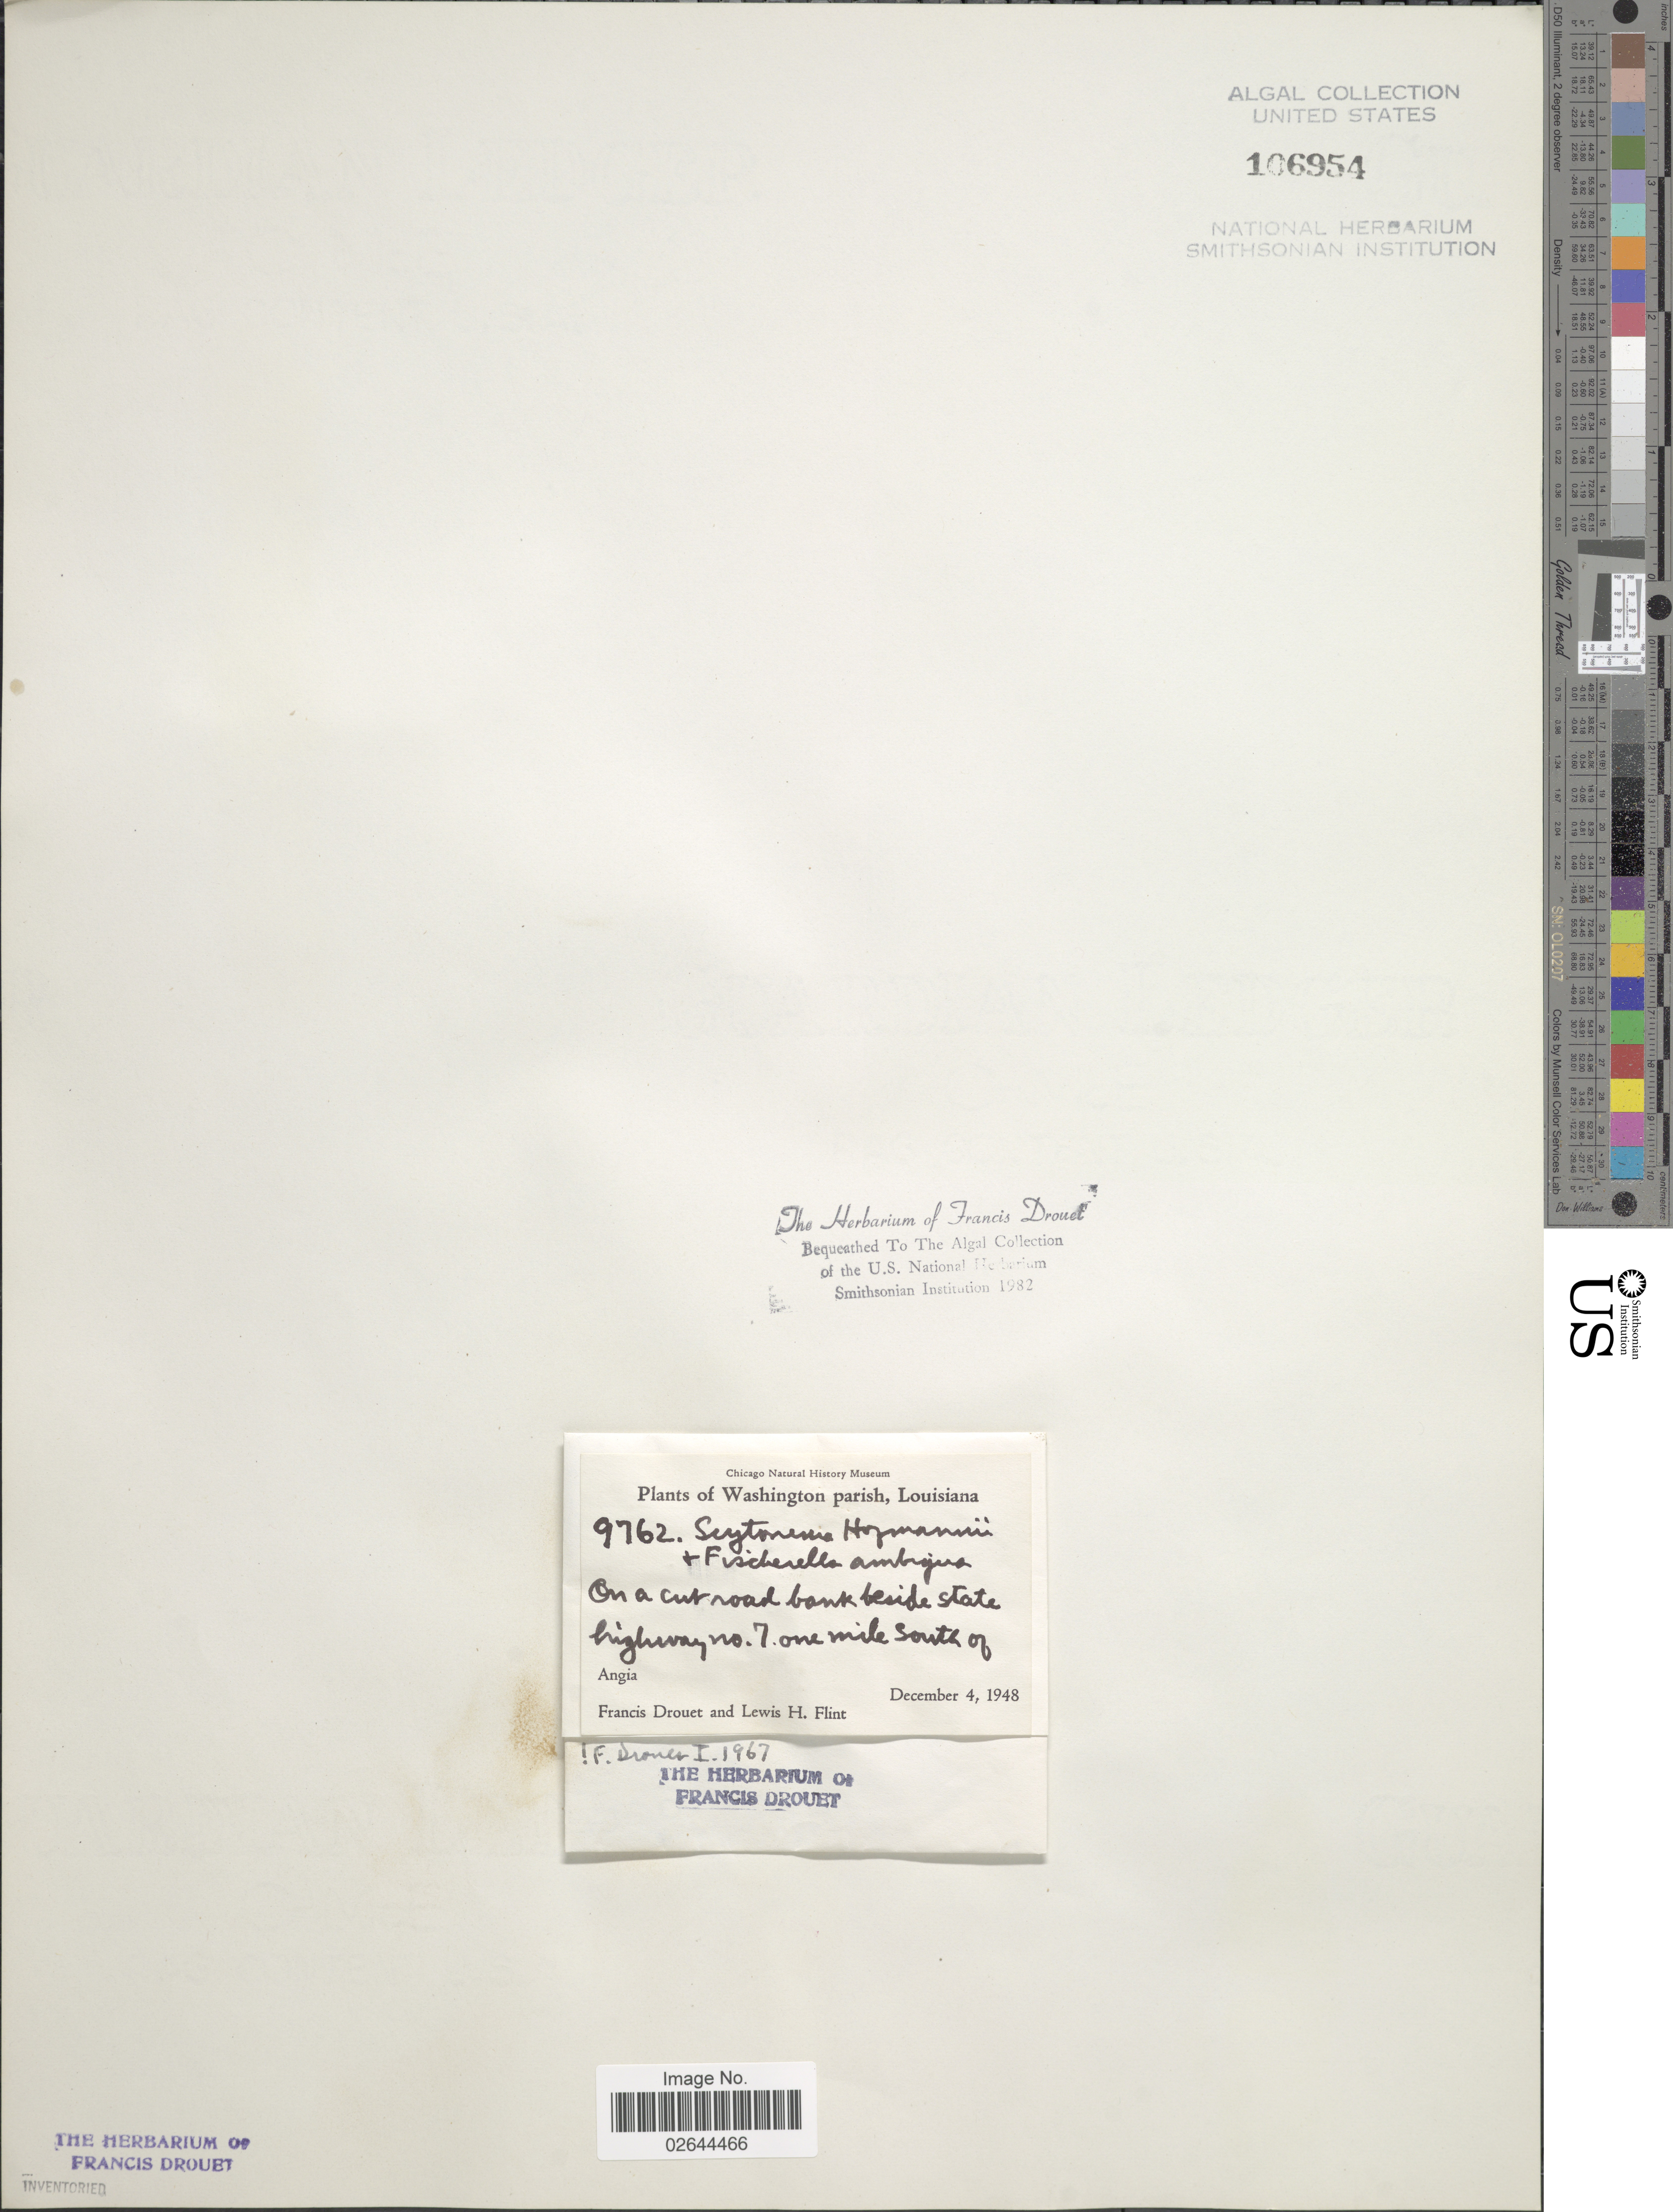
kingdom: Bacteria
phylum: Cyanobacteria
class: Cyanobacteriia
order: Cyanobacteriales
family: Scytonemataceae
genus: Scytonema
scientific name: Scytonema hofmannii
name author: C. Agardh ex Bornet & Flahault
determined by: Drouet, F. E.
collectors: F. E. Drouet & L. H. Flint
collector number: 9762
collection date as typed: December 4, 1948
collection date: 1948-12-04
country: United States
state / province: Louisiana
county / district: Washington Parish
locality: South of Angia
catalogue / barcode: US 106954